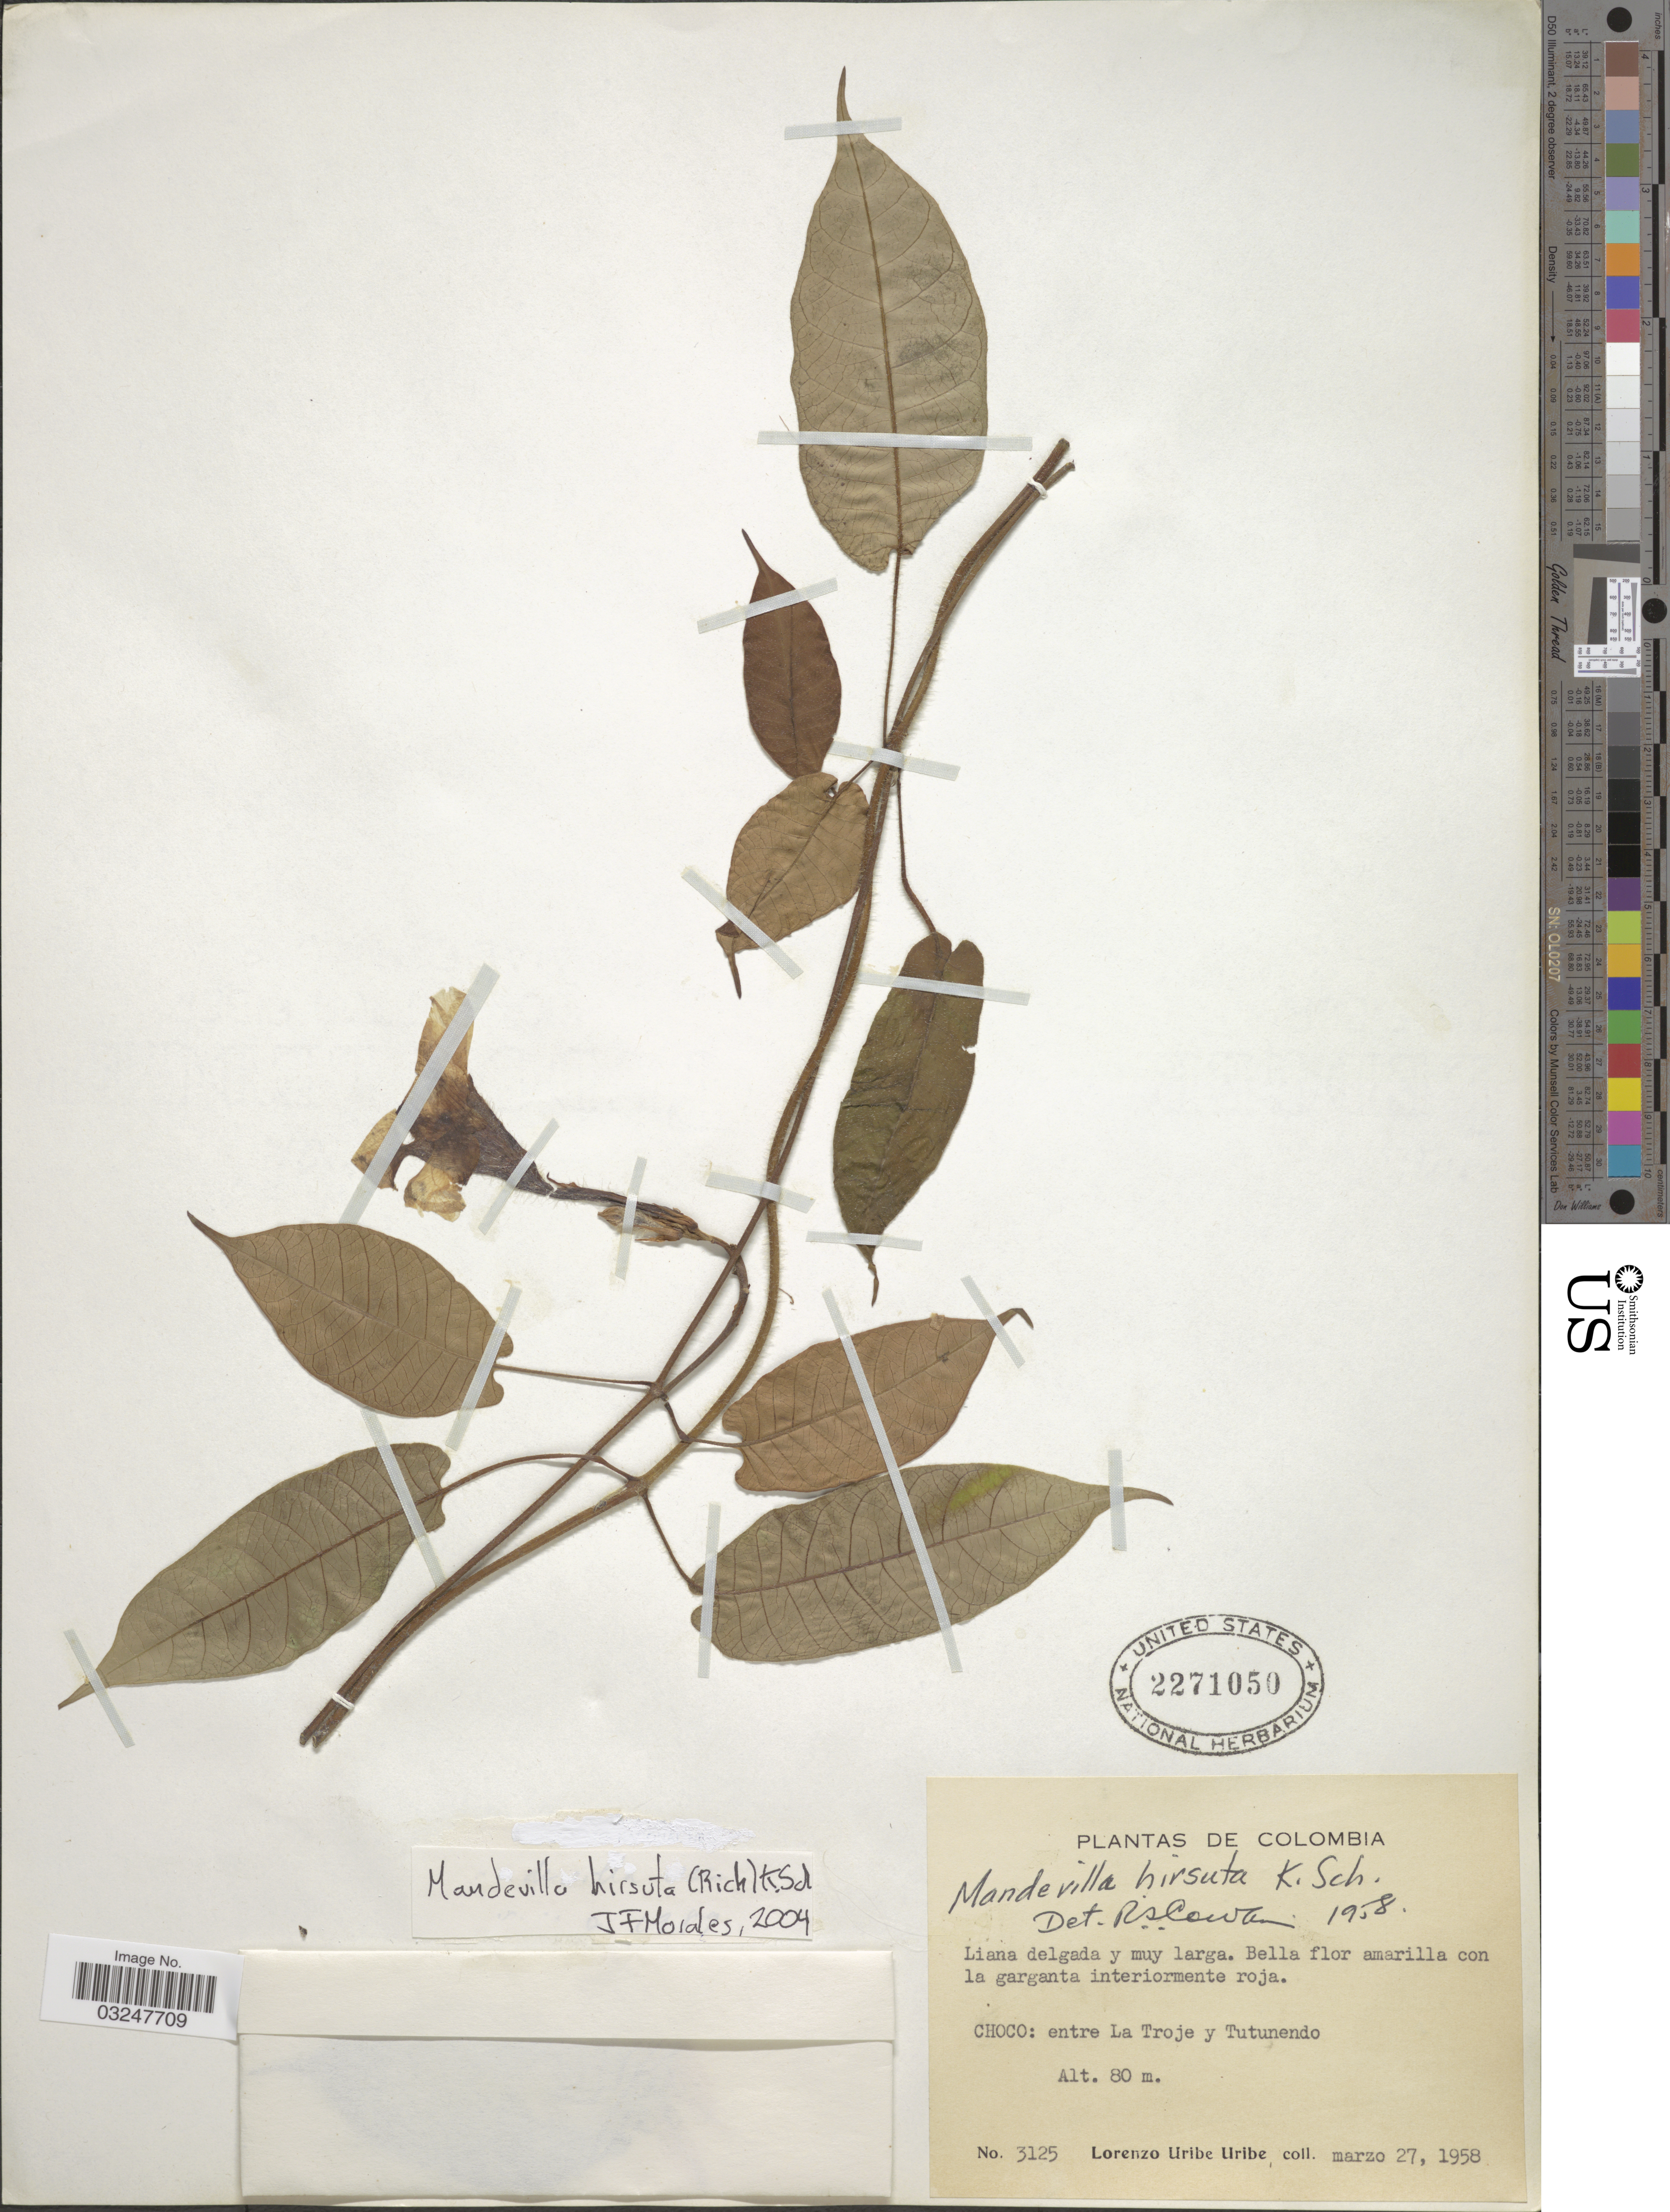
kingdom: Plantae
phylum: Tracheophyta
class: Magnoliopsida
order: Gentianales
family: Apocynaceae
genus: Mandevilla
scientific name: Mandevilla hirsuta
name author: (Rich.) K. Schum.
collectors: L. Uribe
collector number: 3125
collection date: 1958-03-27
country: Colombia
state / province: Chocó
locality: Choco: entre La Troje y Tutunendo.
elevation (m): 80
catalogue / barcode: US 2271050